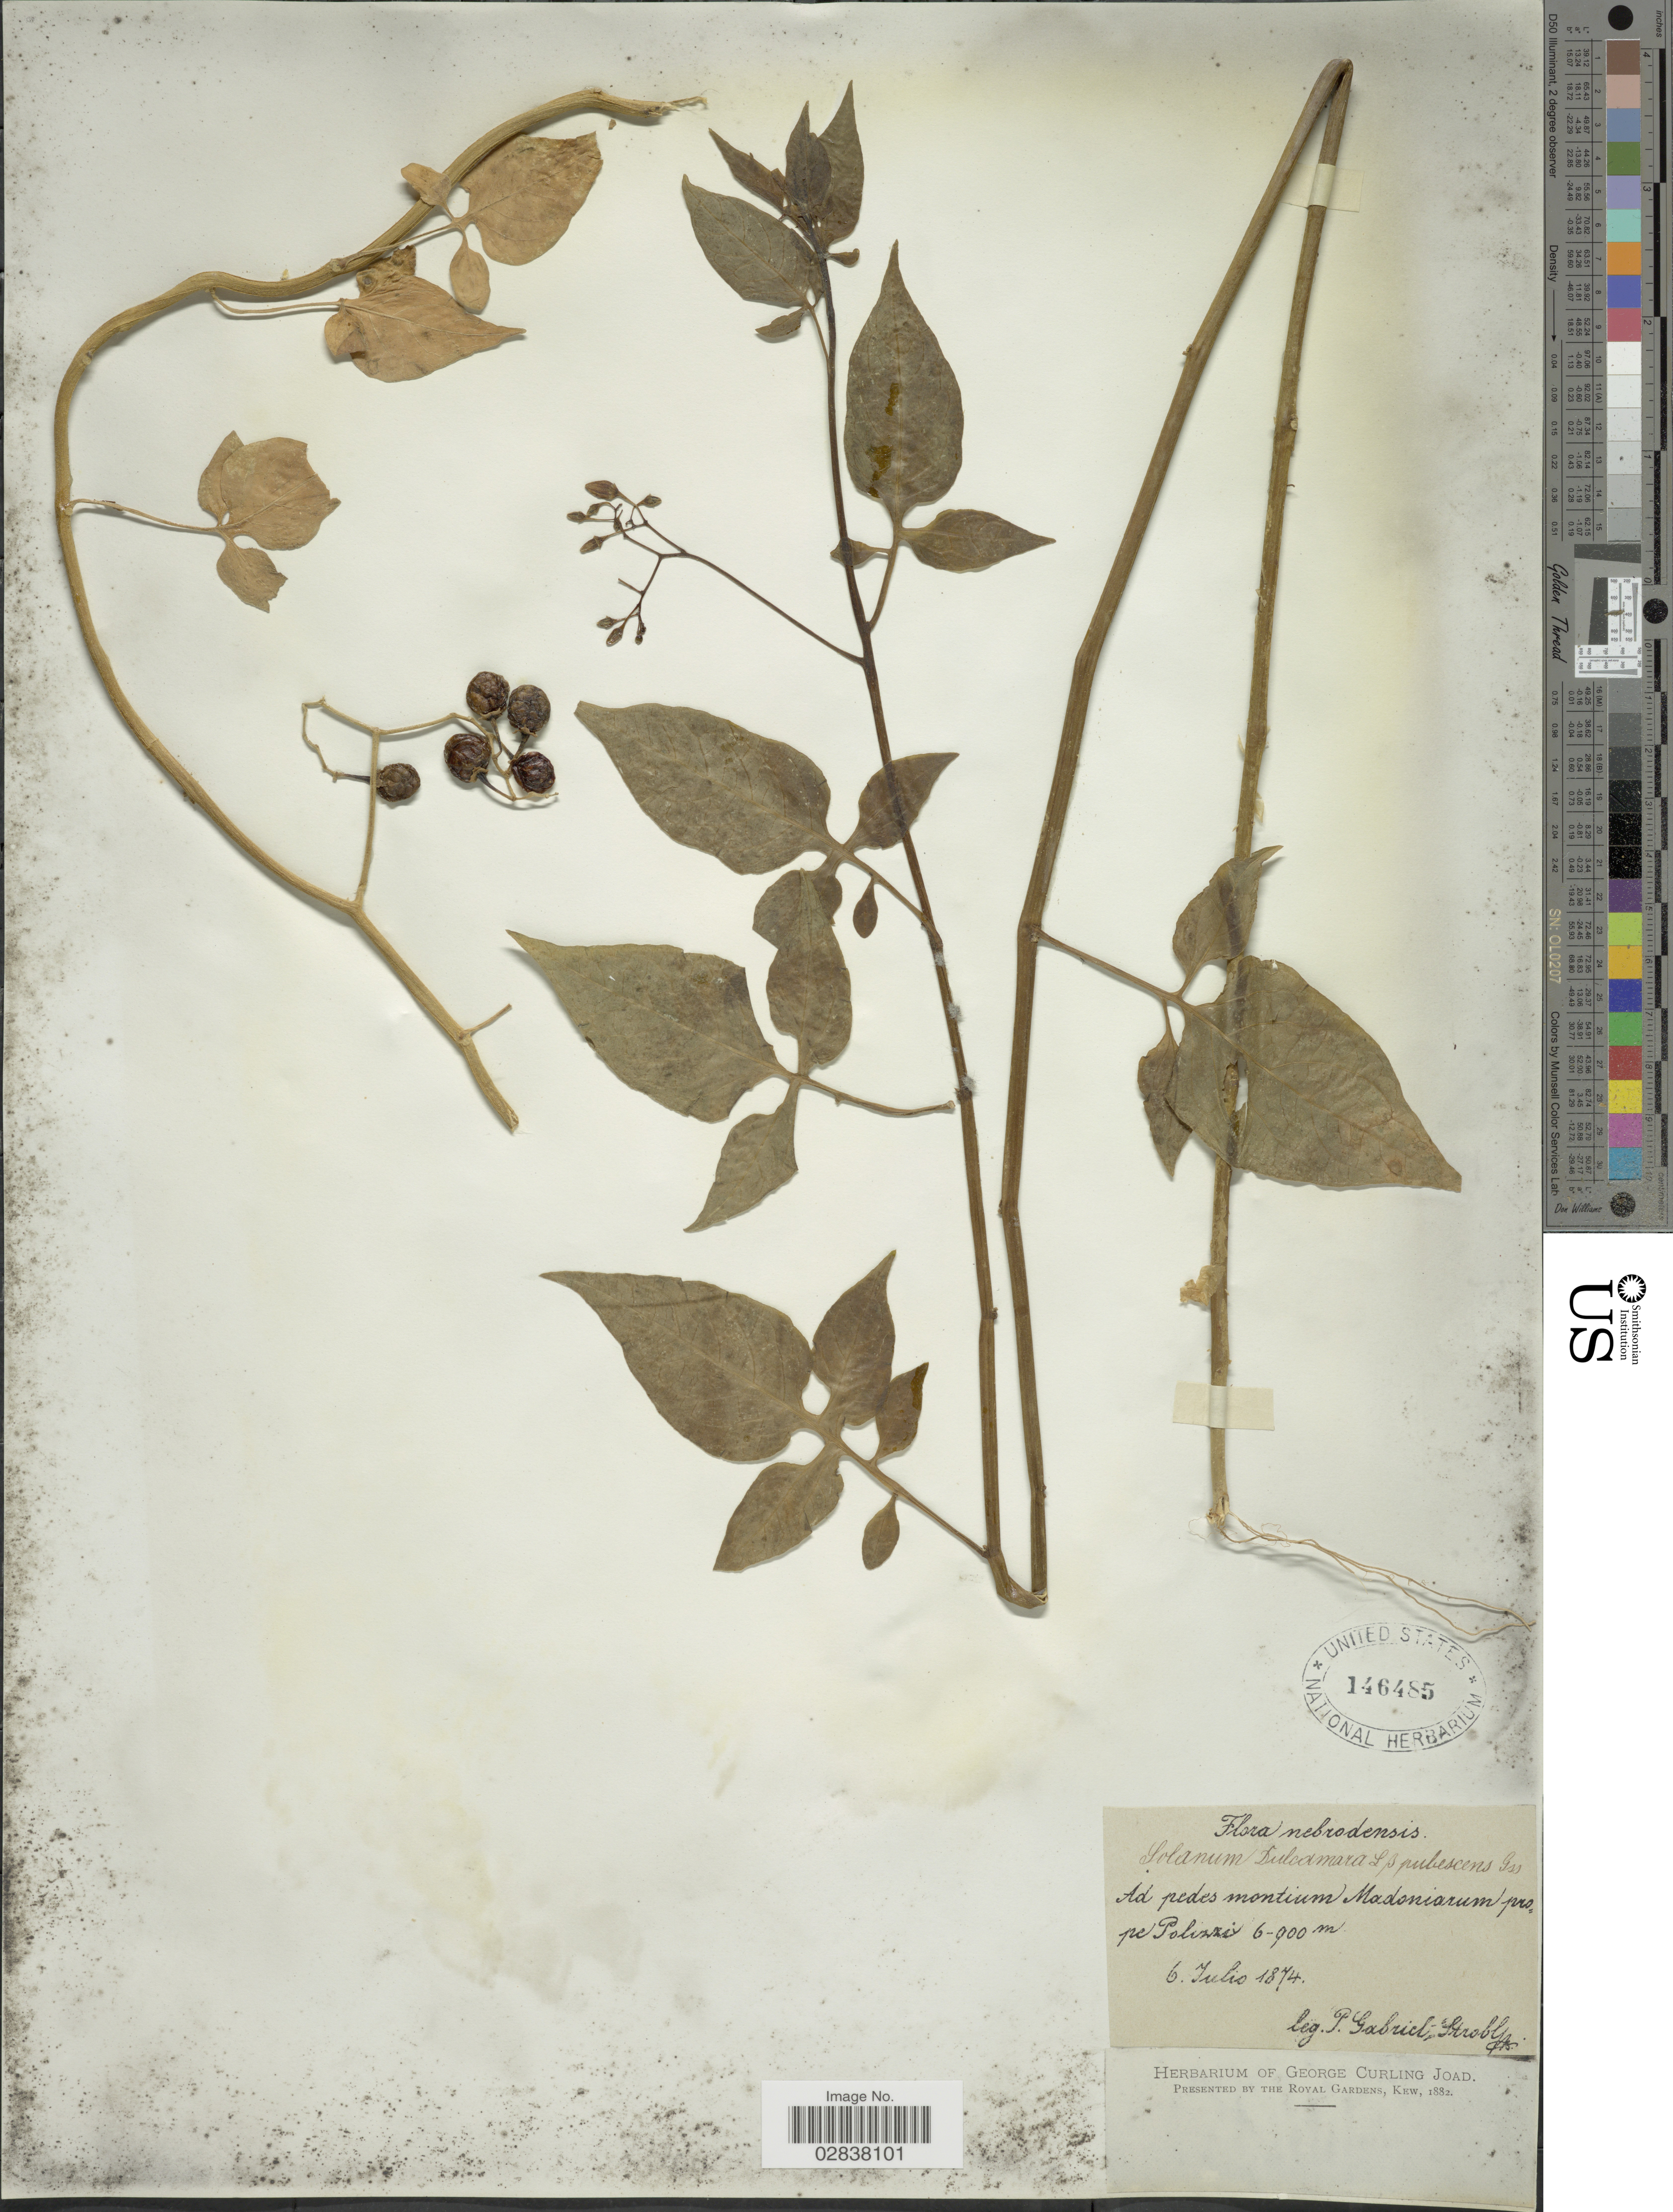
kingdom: Plantae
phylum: Tracheophyta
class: Magnoliopsida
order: Solanales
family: Solanaceae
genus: Solanum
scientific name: Solanum dulcamara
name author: L.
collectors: J. Gabriel & Strobl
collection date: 1874-07-06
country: Italy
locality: Nebrodensis, Ad pedes montium Madoniarum prope Polizzi.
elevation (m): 600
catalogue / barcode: US 146485